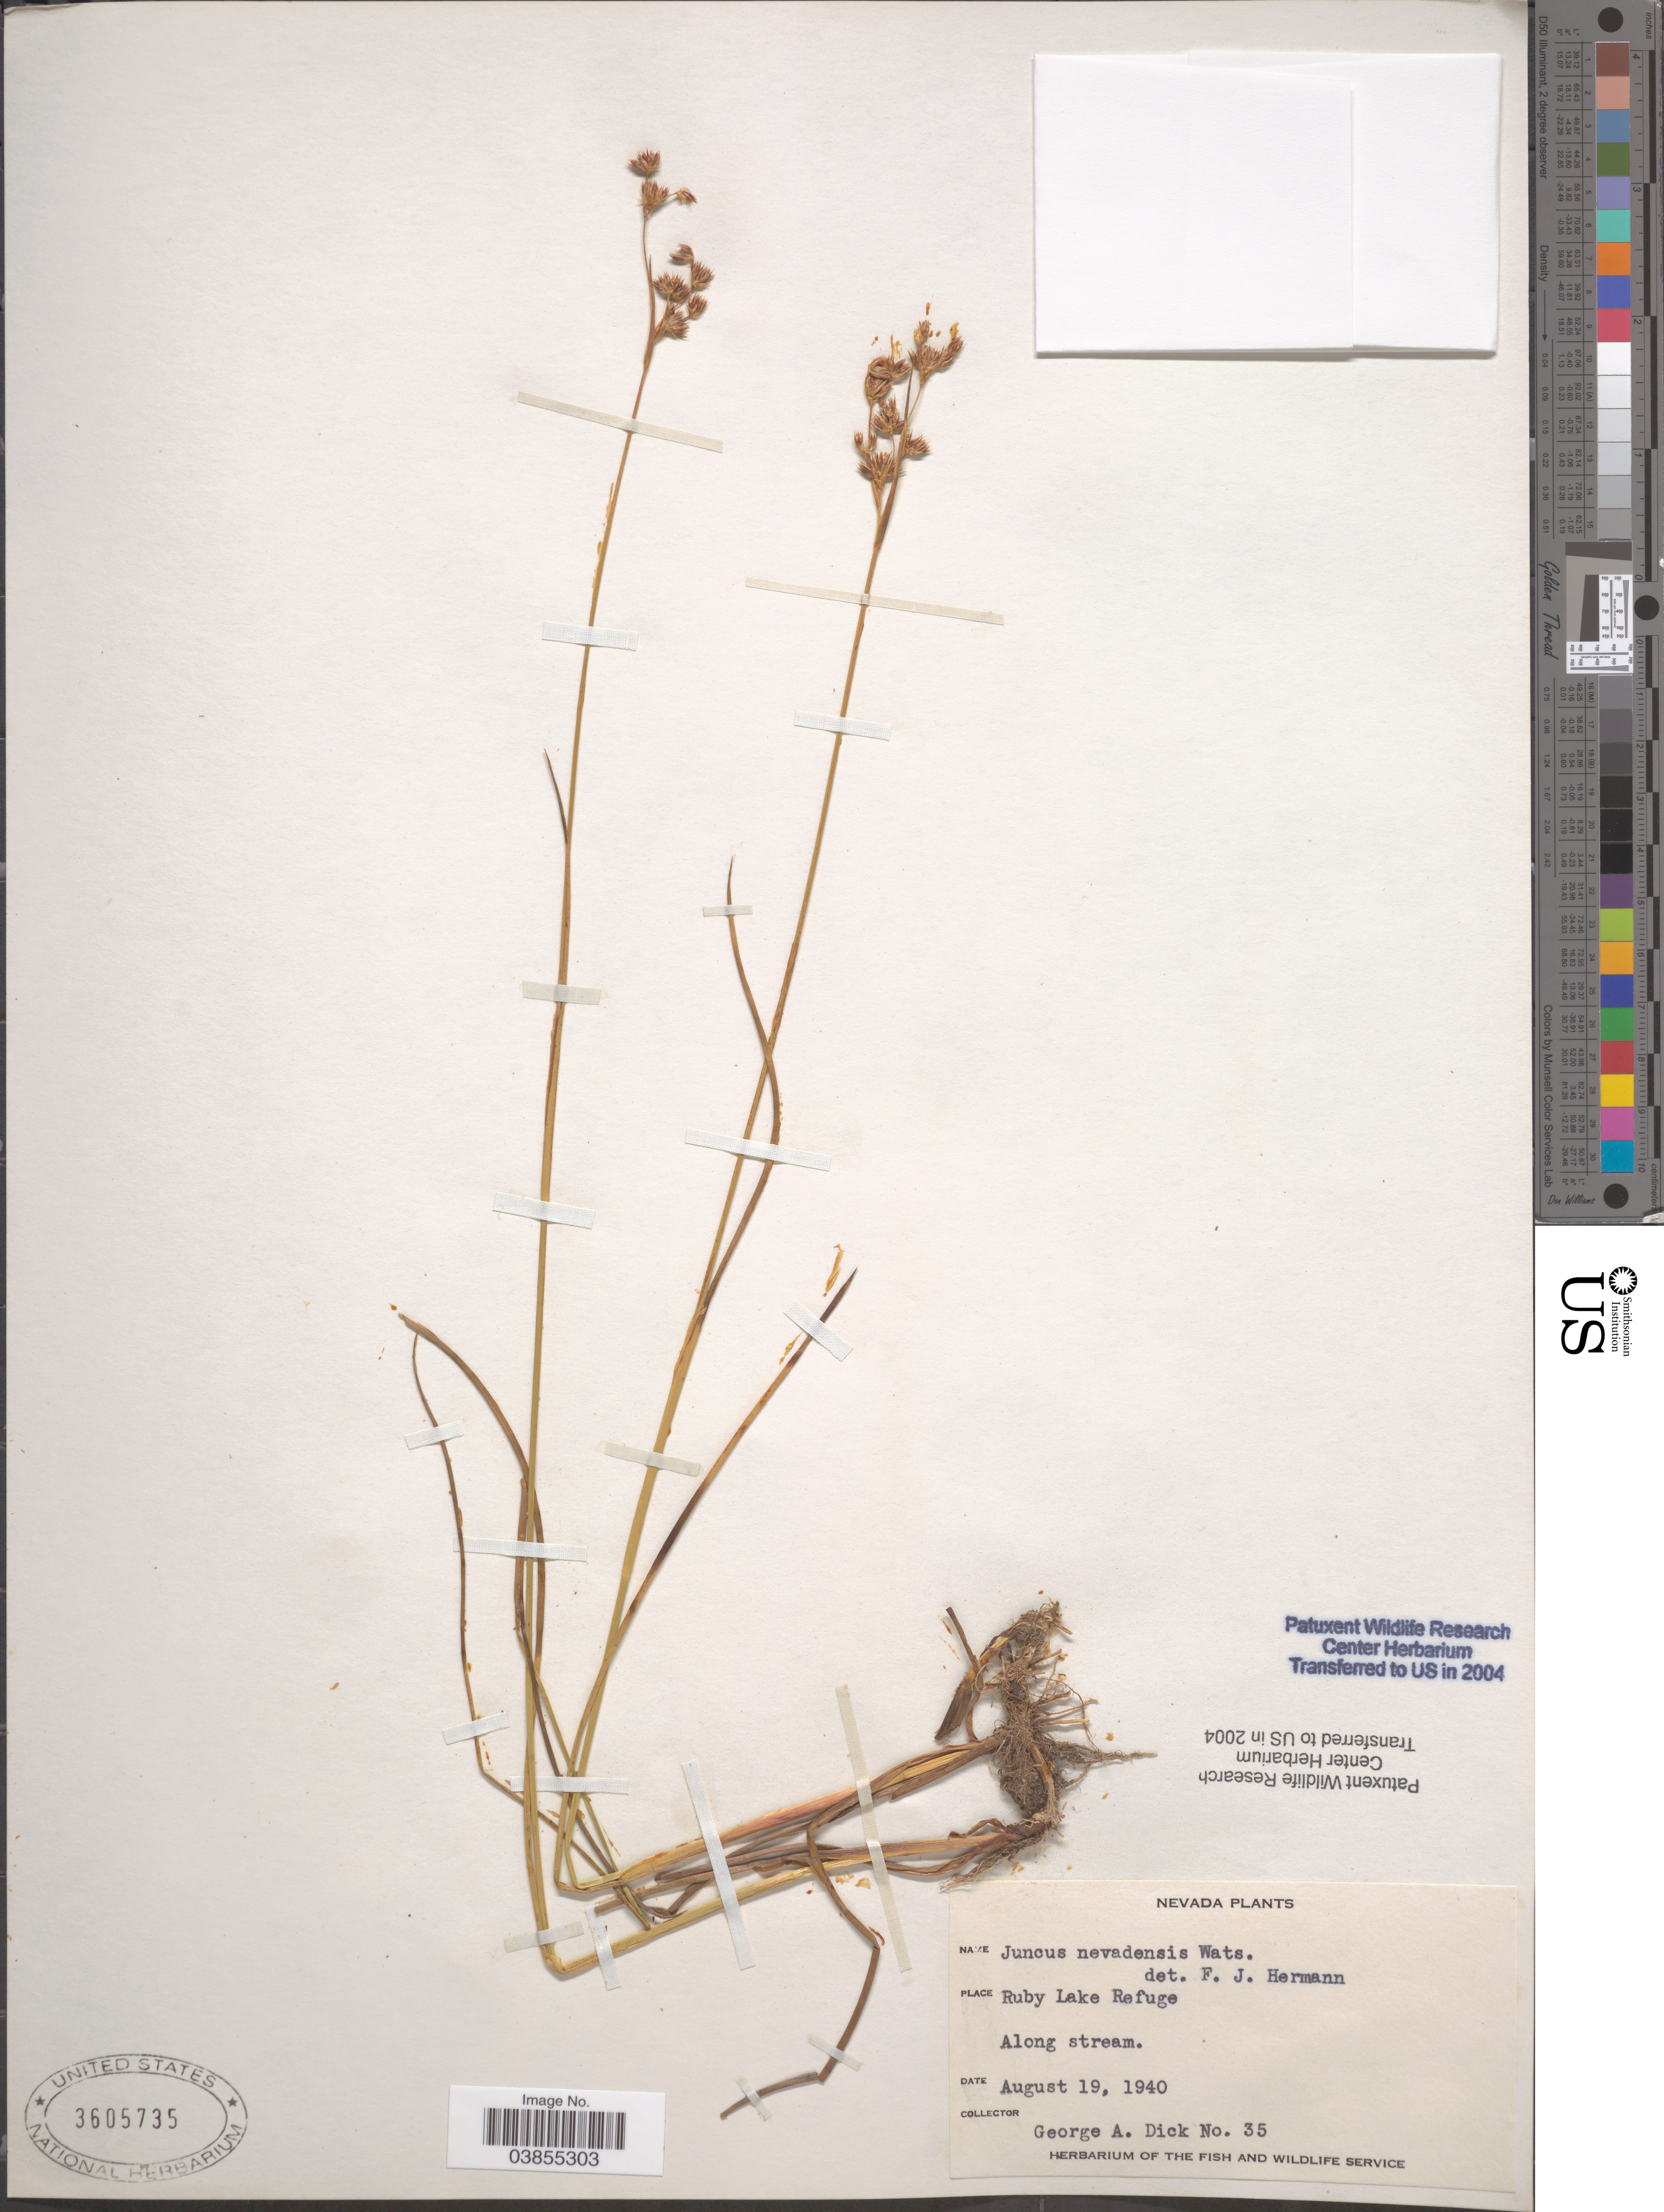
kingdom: Plantae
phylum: Tracheophyta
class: Liliopsida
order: Poales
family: Juncaceae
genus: Juncus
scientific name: Juncus nevadensis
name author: S. Watson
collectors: G. Dick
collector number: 35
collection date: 1940-08-19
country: United States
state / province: Nevada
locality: Ruby Lake Refuge. Along stream.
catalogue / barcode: US 3605735